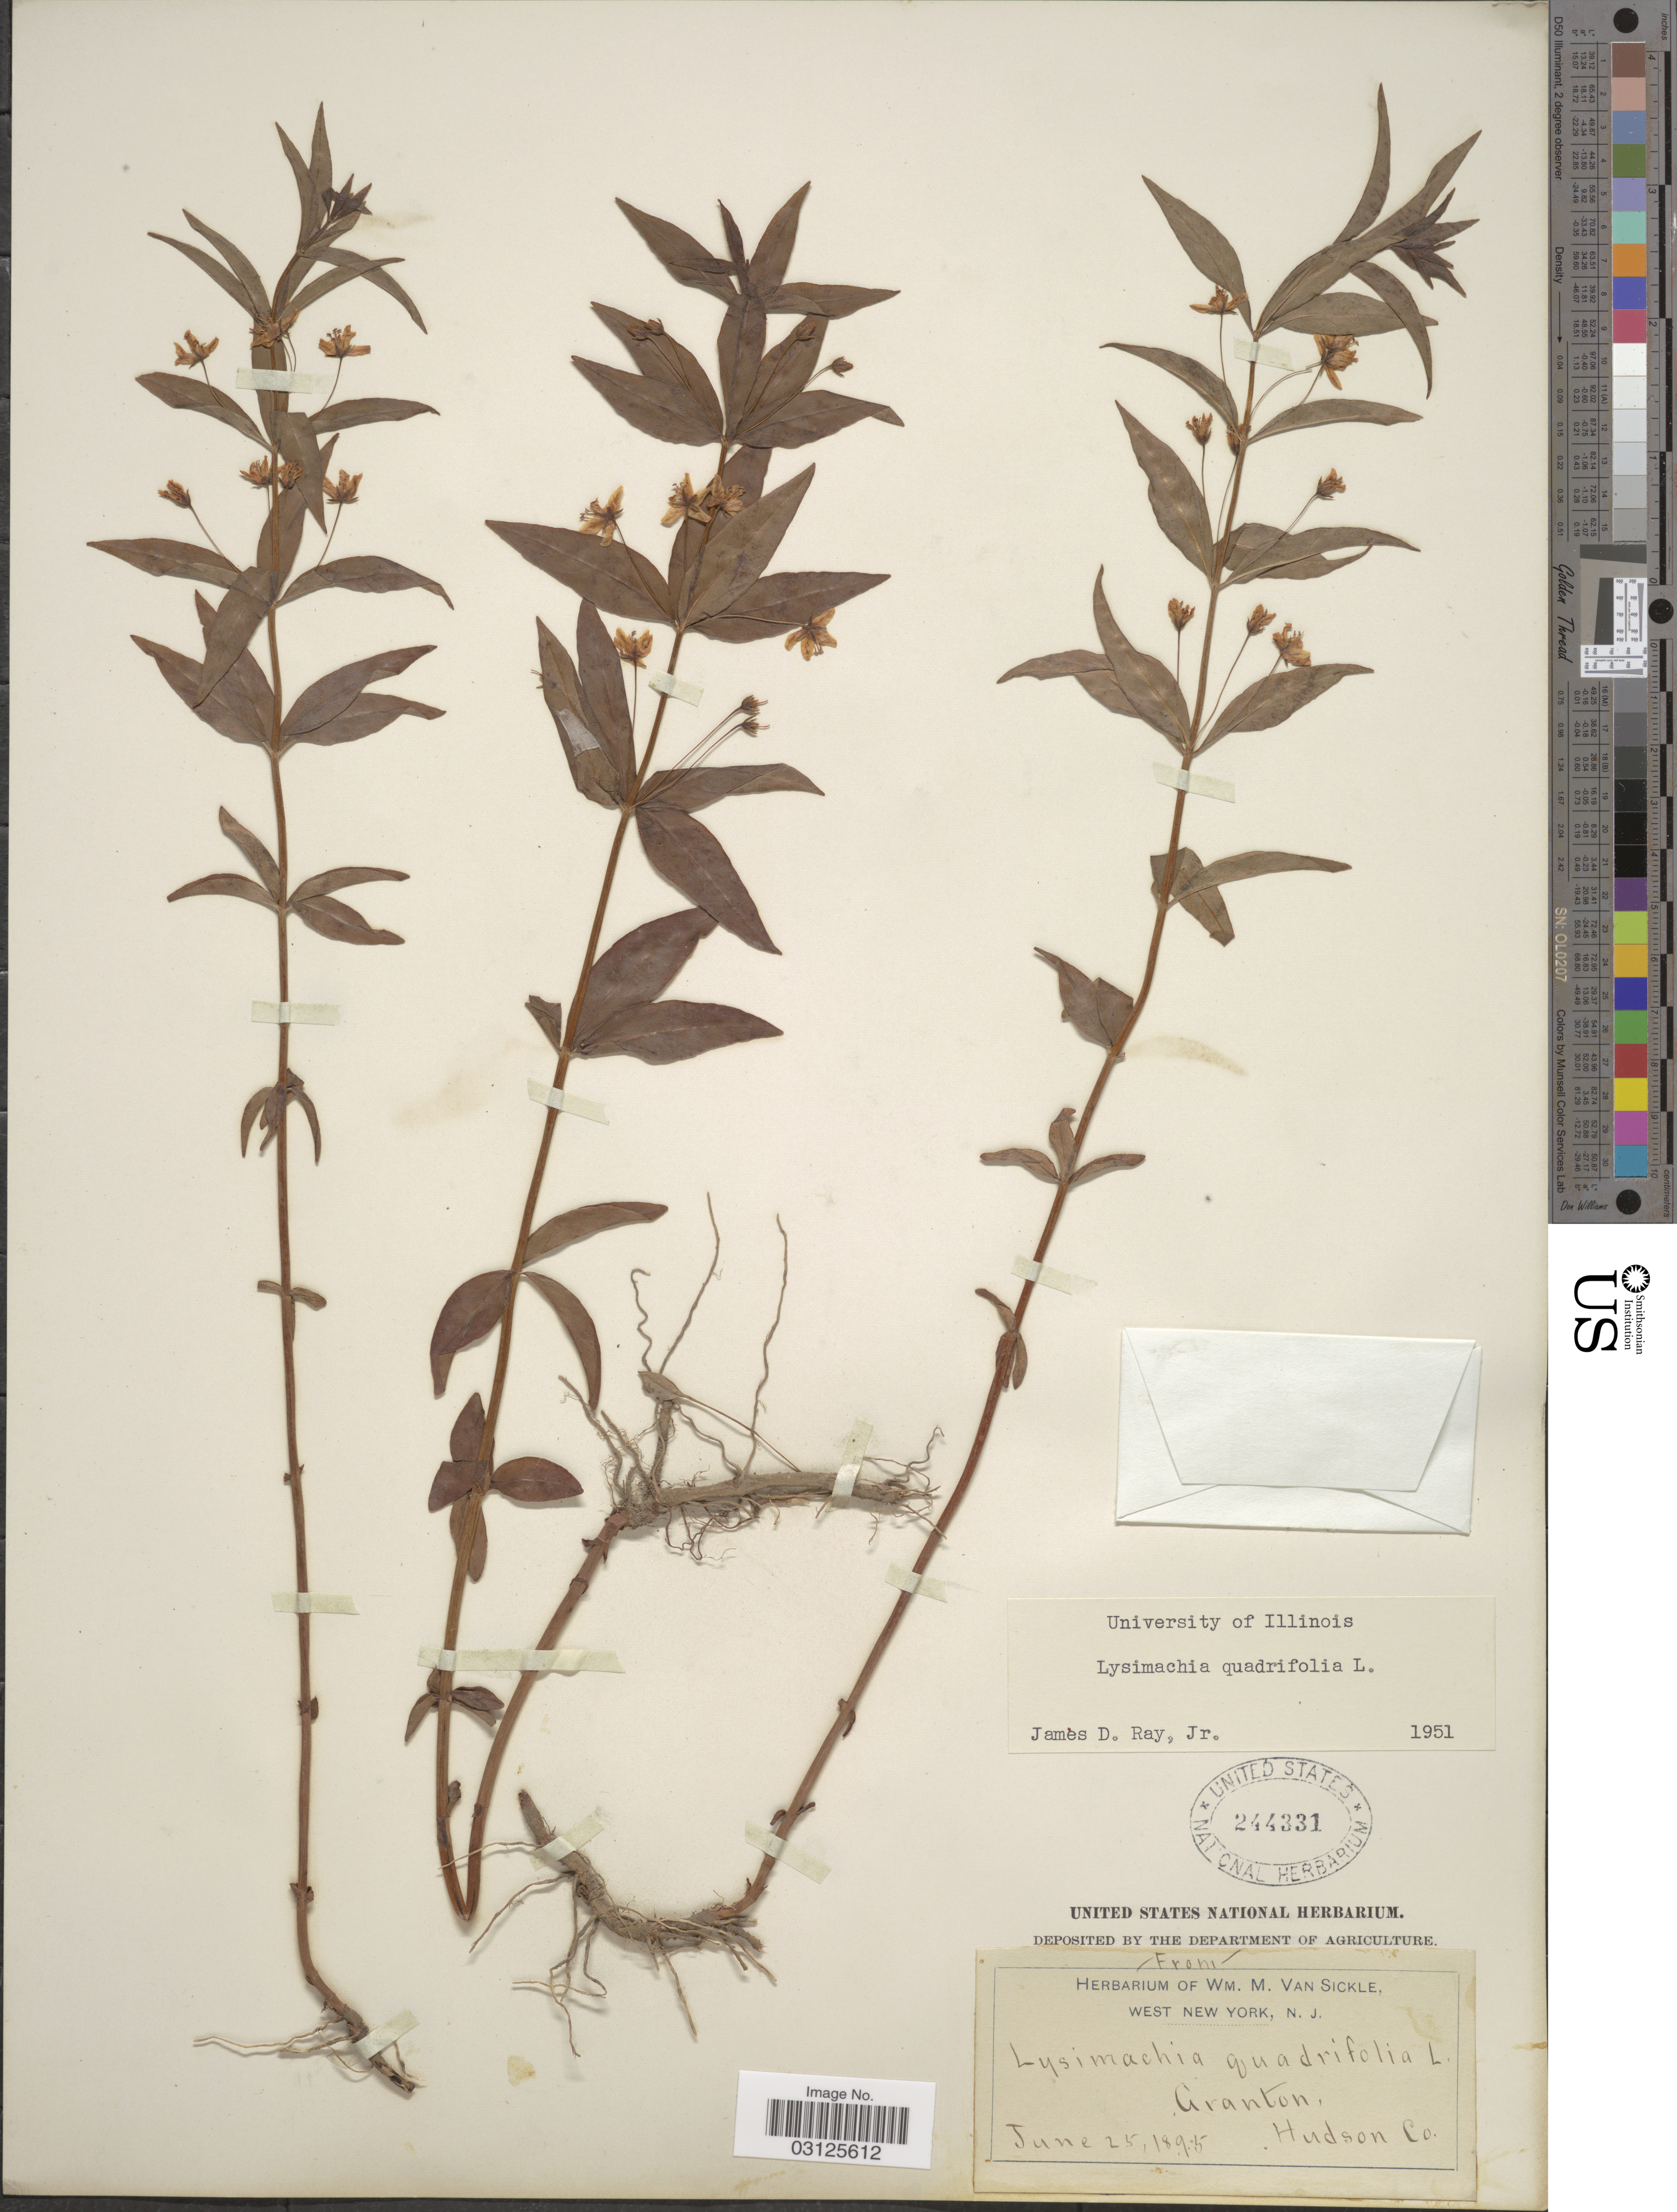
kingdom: Plantae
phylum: Tracheophyta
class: Magnoliopsida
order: Ericales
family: Primulaceae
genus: Lysimachia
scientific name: Lysimachia quadrifolia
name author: L.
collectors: ex herb. Wm. M. Van Sickle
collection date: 1895-06-25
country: United States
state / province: New Jersey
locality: Granton, Hudson Co.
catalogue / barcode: US 244331